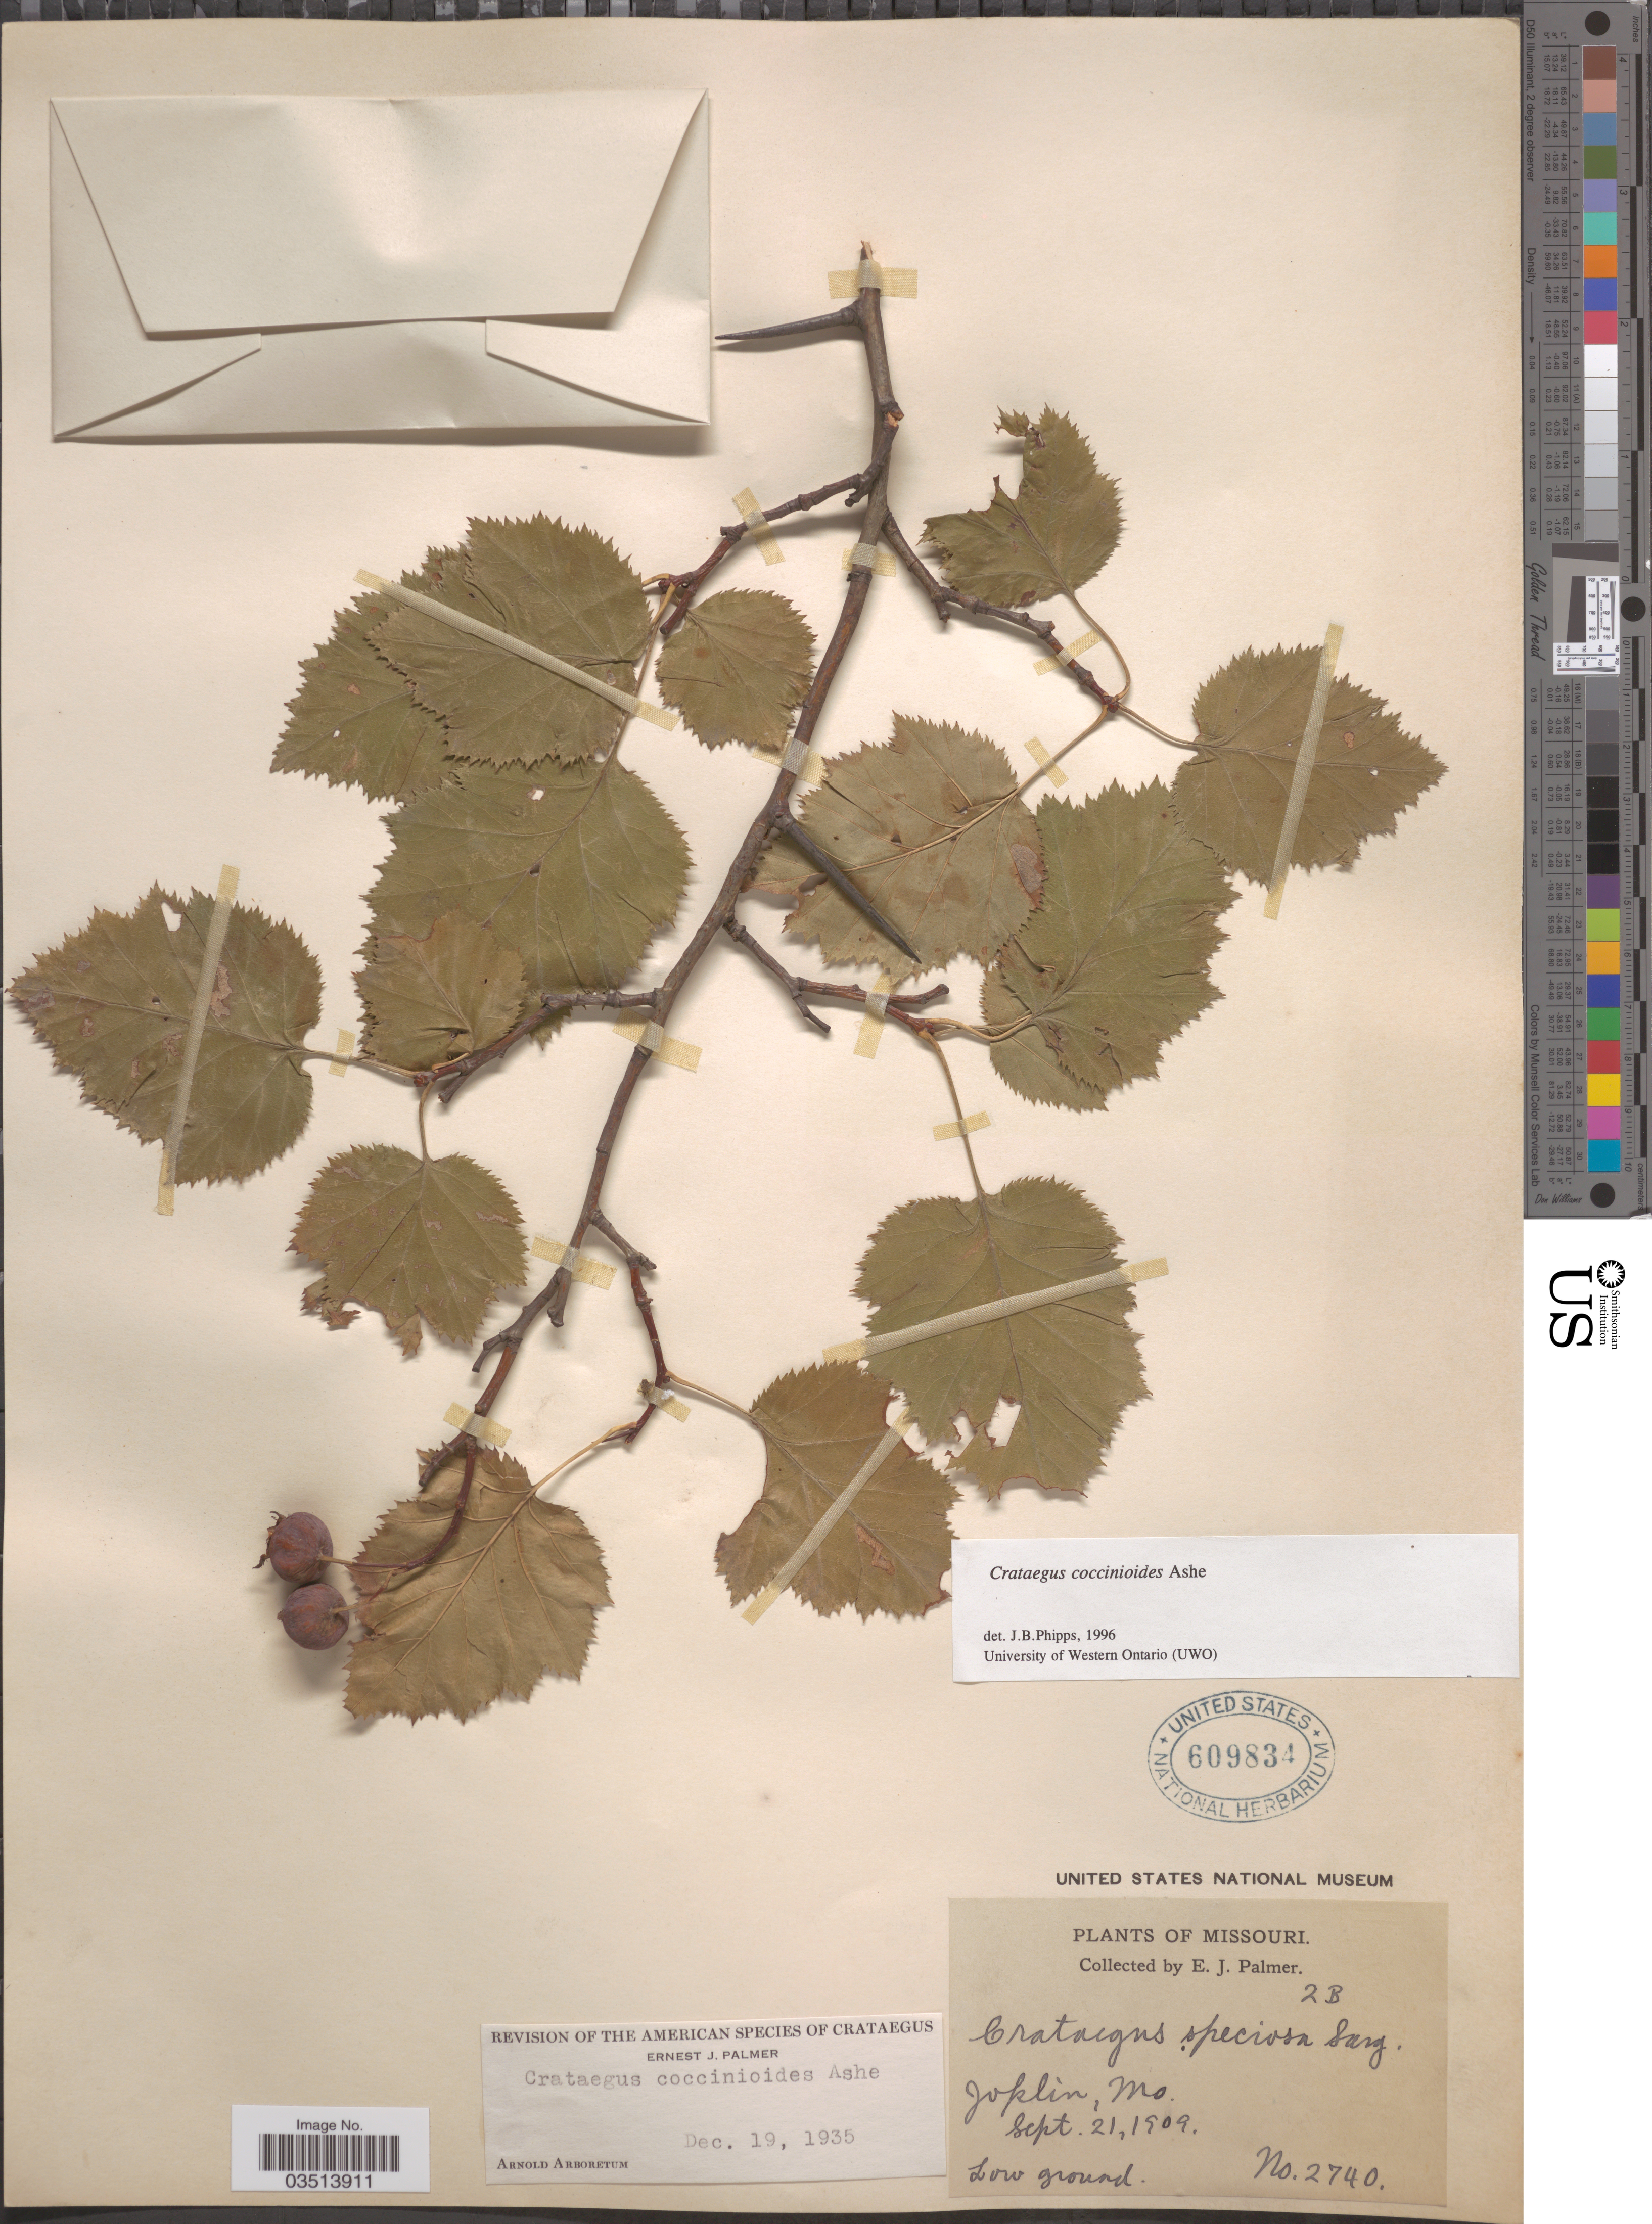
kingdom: Plantae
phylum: Tracheophyta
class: Magnoliopsida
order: Rosales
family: Rosaceae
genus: Crataegus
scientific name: Crataegus coccinioides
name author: Ashe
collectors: E. J. Palmer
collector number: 2740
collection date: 1909-09-21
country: United States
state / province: Missouri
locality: Joplin.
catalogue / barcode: US 609834